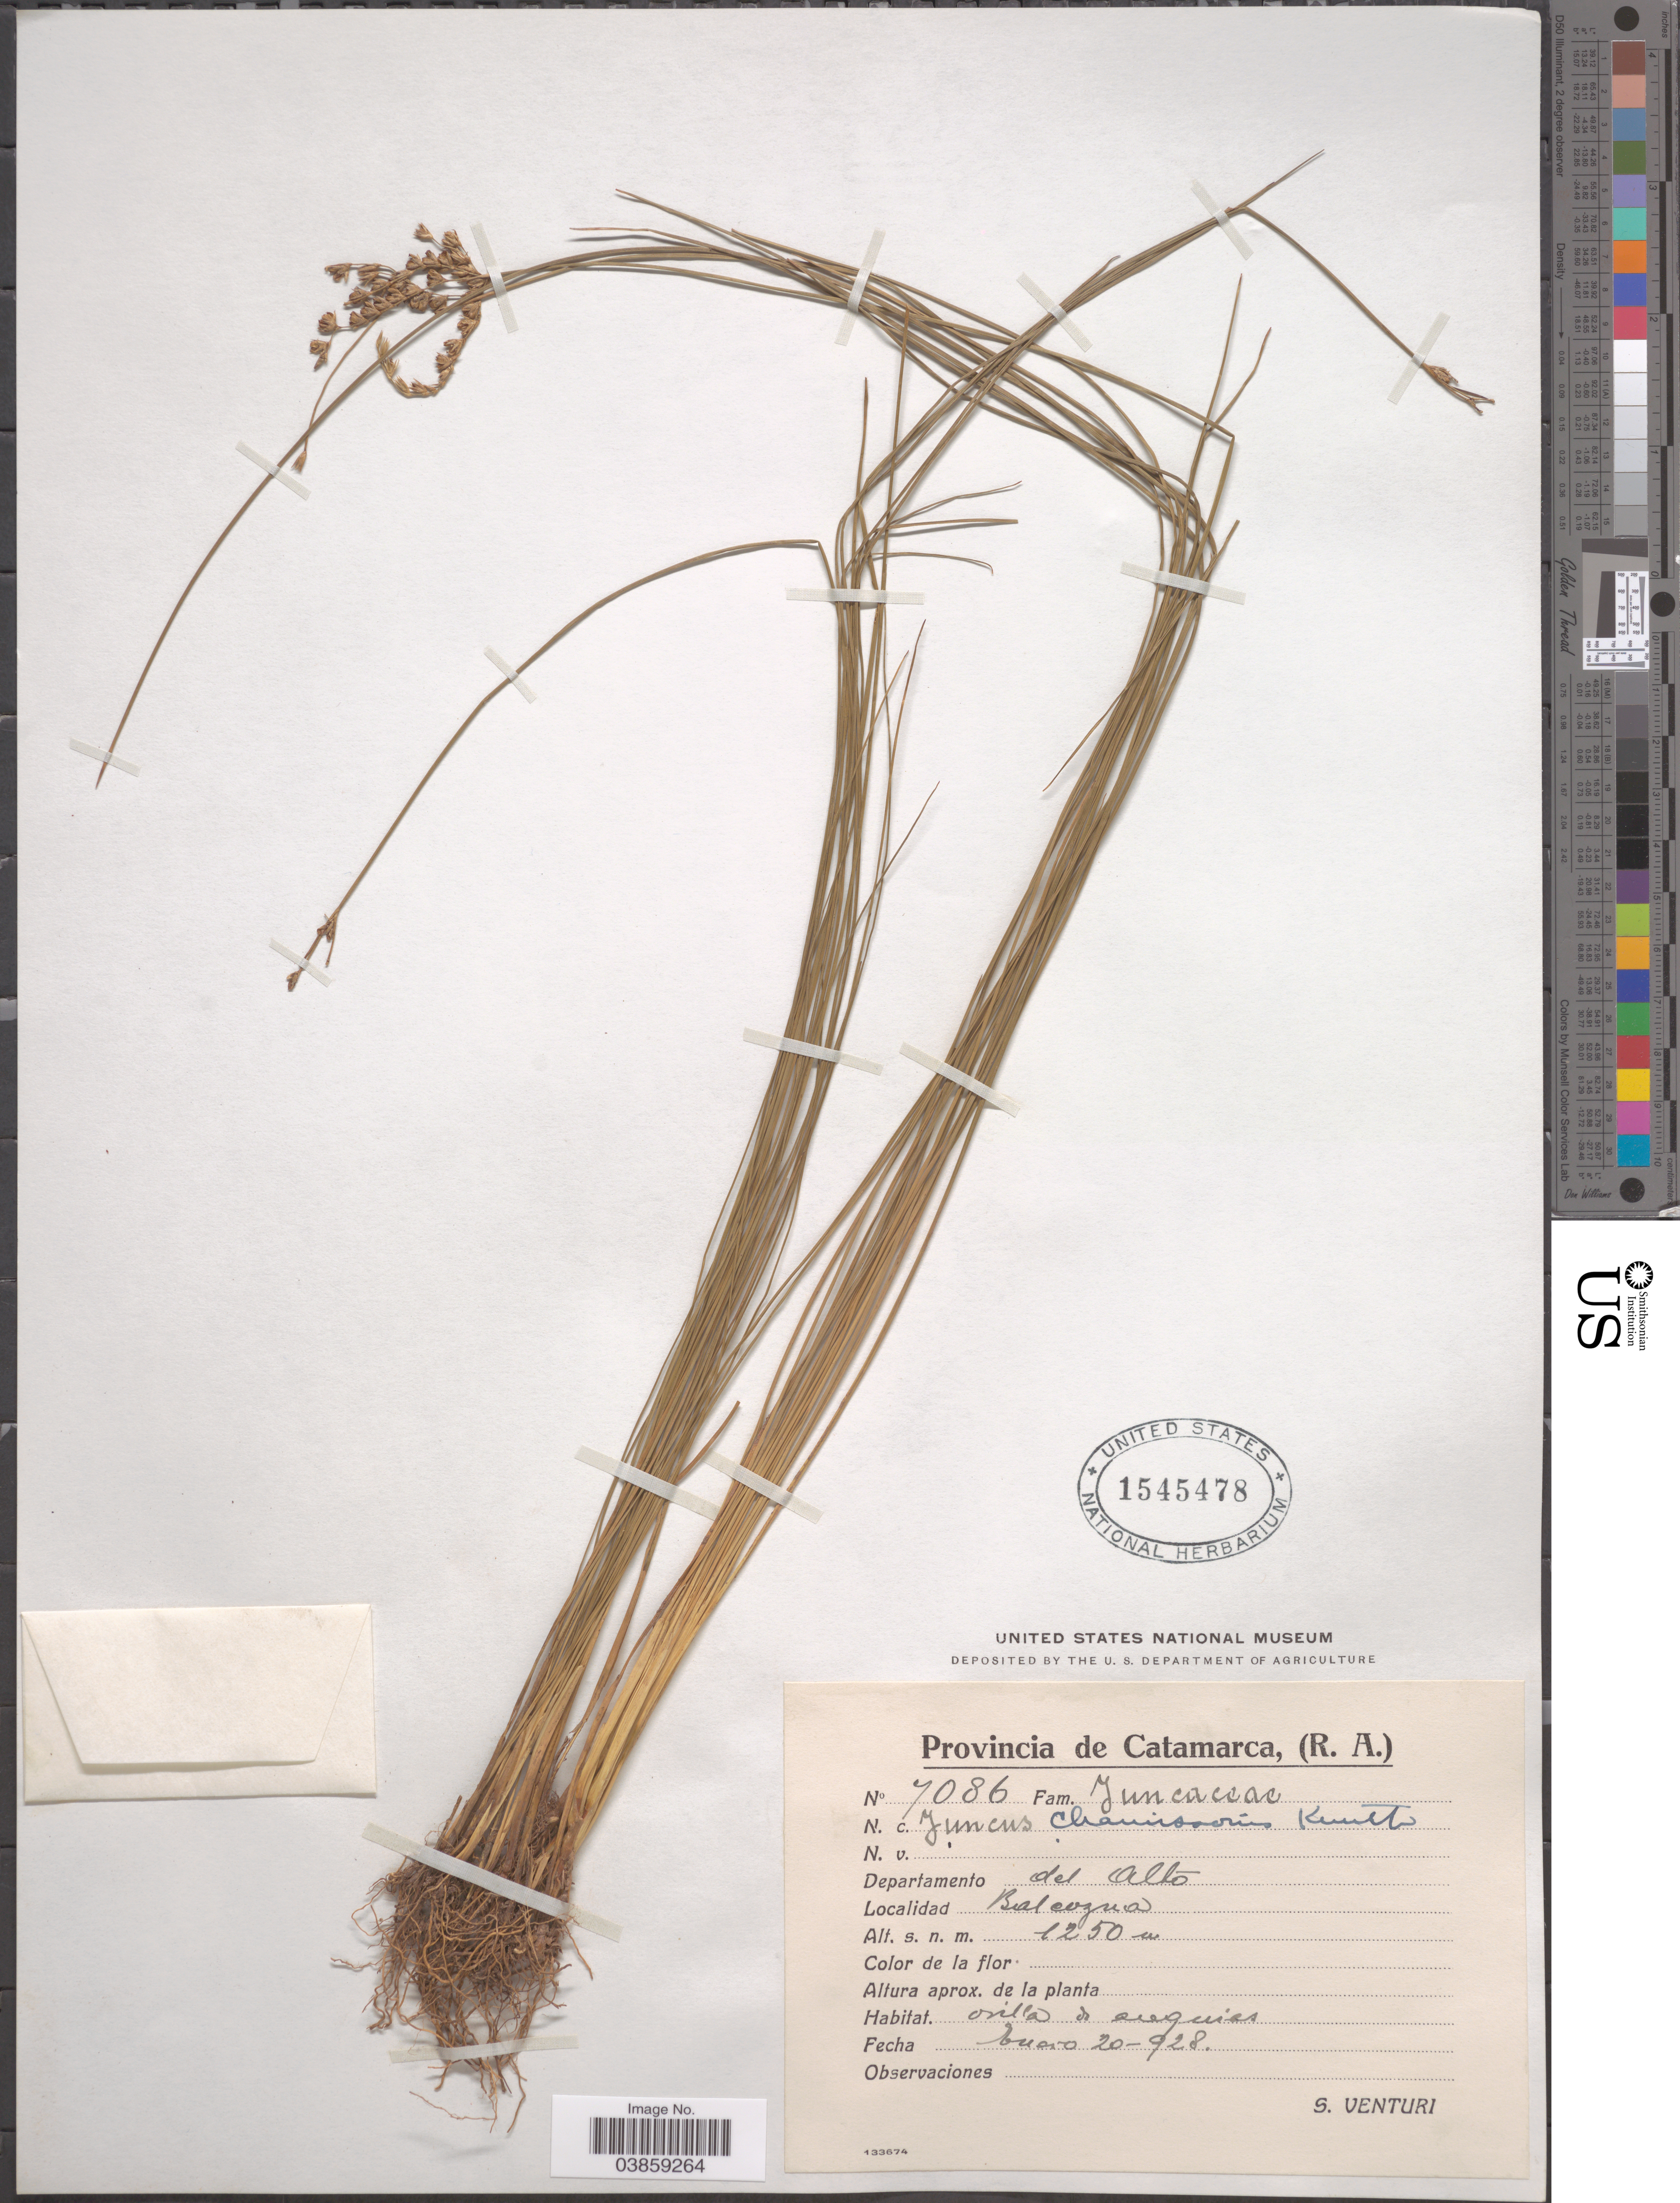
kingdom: Plantae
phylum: Tracheophyta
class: Liliopsida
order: Poales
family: Juncaceae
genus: Juncus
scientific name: Juncus chamissonis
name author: Kunth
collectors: S. Venturi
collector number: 7086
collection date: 1928-01-20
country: Argentina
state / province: Catamarca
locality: Departamento del Alto. Balcozna.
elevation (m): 1250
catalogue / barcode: US 1545478